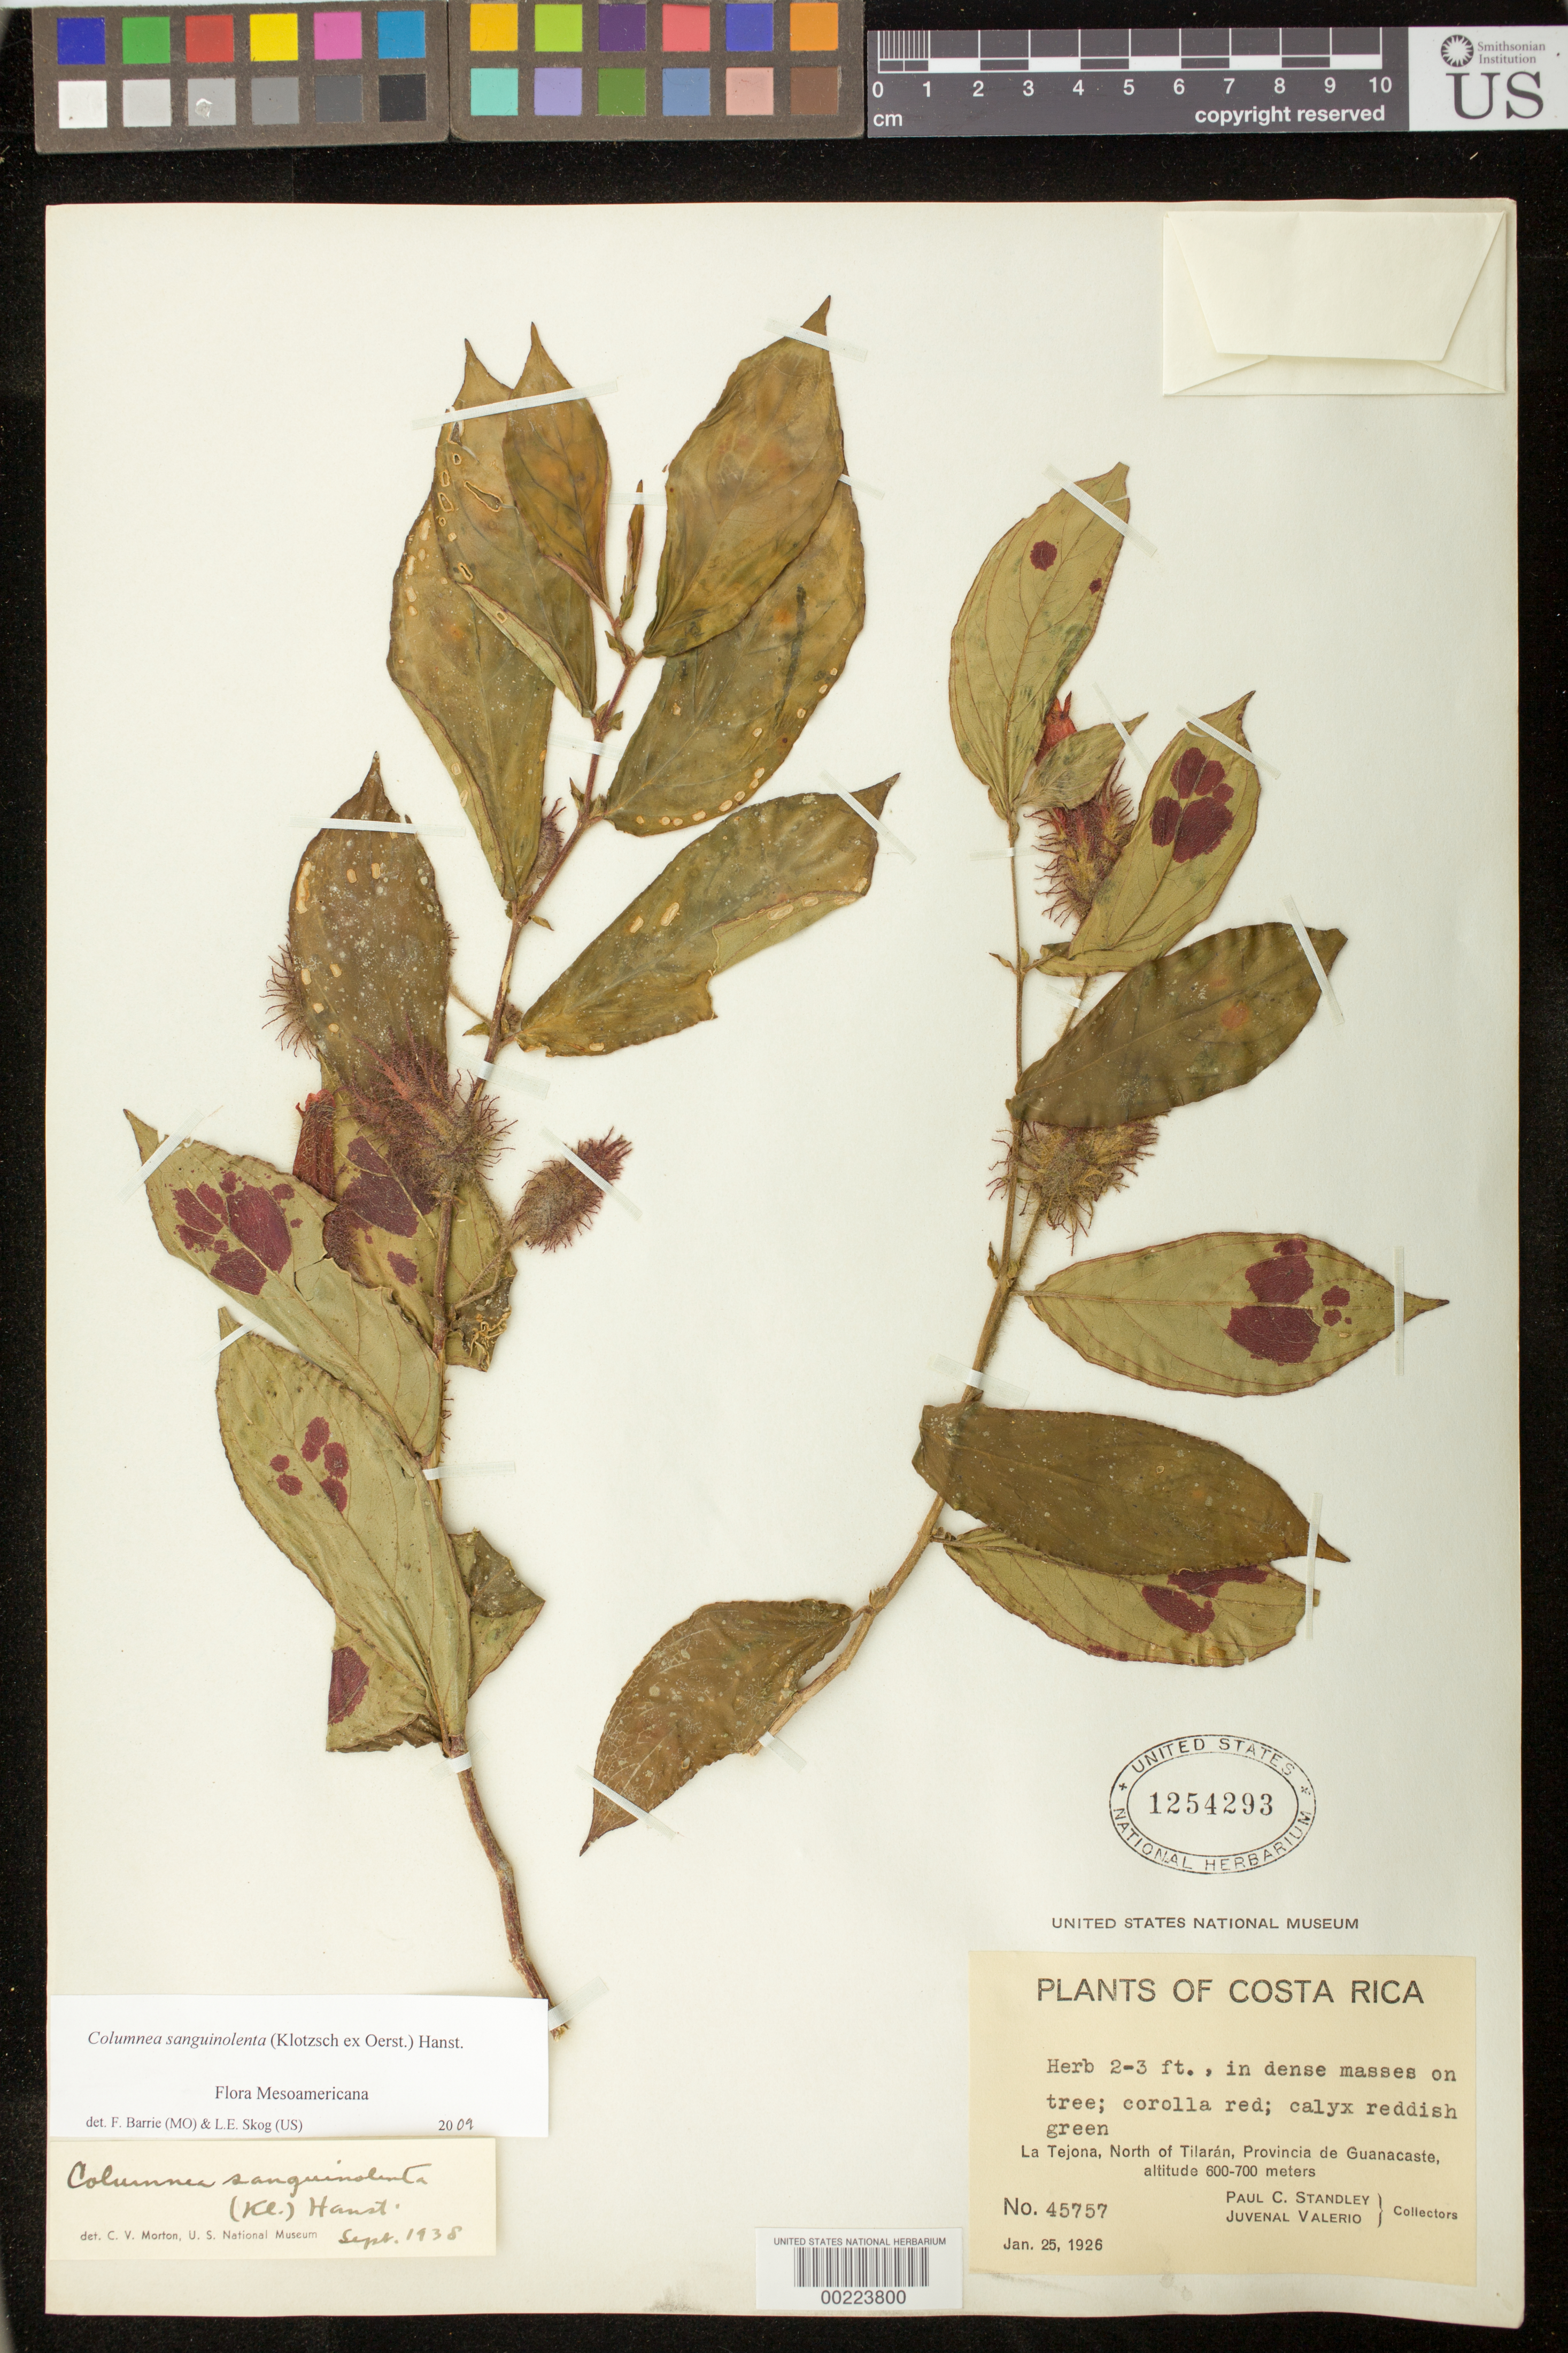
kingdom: Plantae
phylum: Tracheophyta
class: Magnoliopsida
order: Lamiales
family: Gesneriaceae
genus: Columnea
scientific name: Columnea sanguinolenta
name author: (Klotzsch ex Oerst.) Hanst.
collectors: P. C. Standley & J. Valerio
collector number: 45757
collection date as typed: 25 Jan 1926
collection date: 1926-01-25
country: Costa Rica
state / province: Guanacaste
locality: La Tejona, N of Tilaran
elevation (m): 600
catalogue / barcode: US 1254293